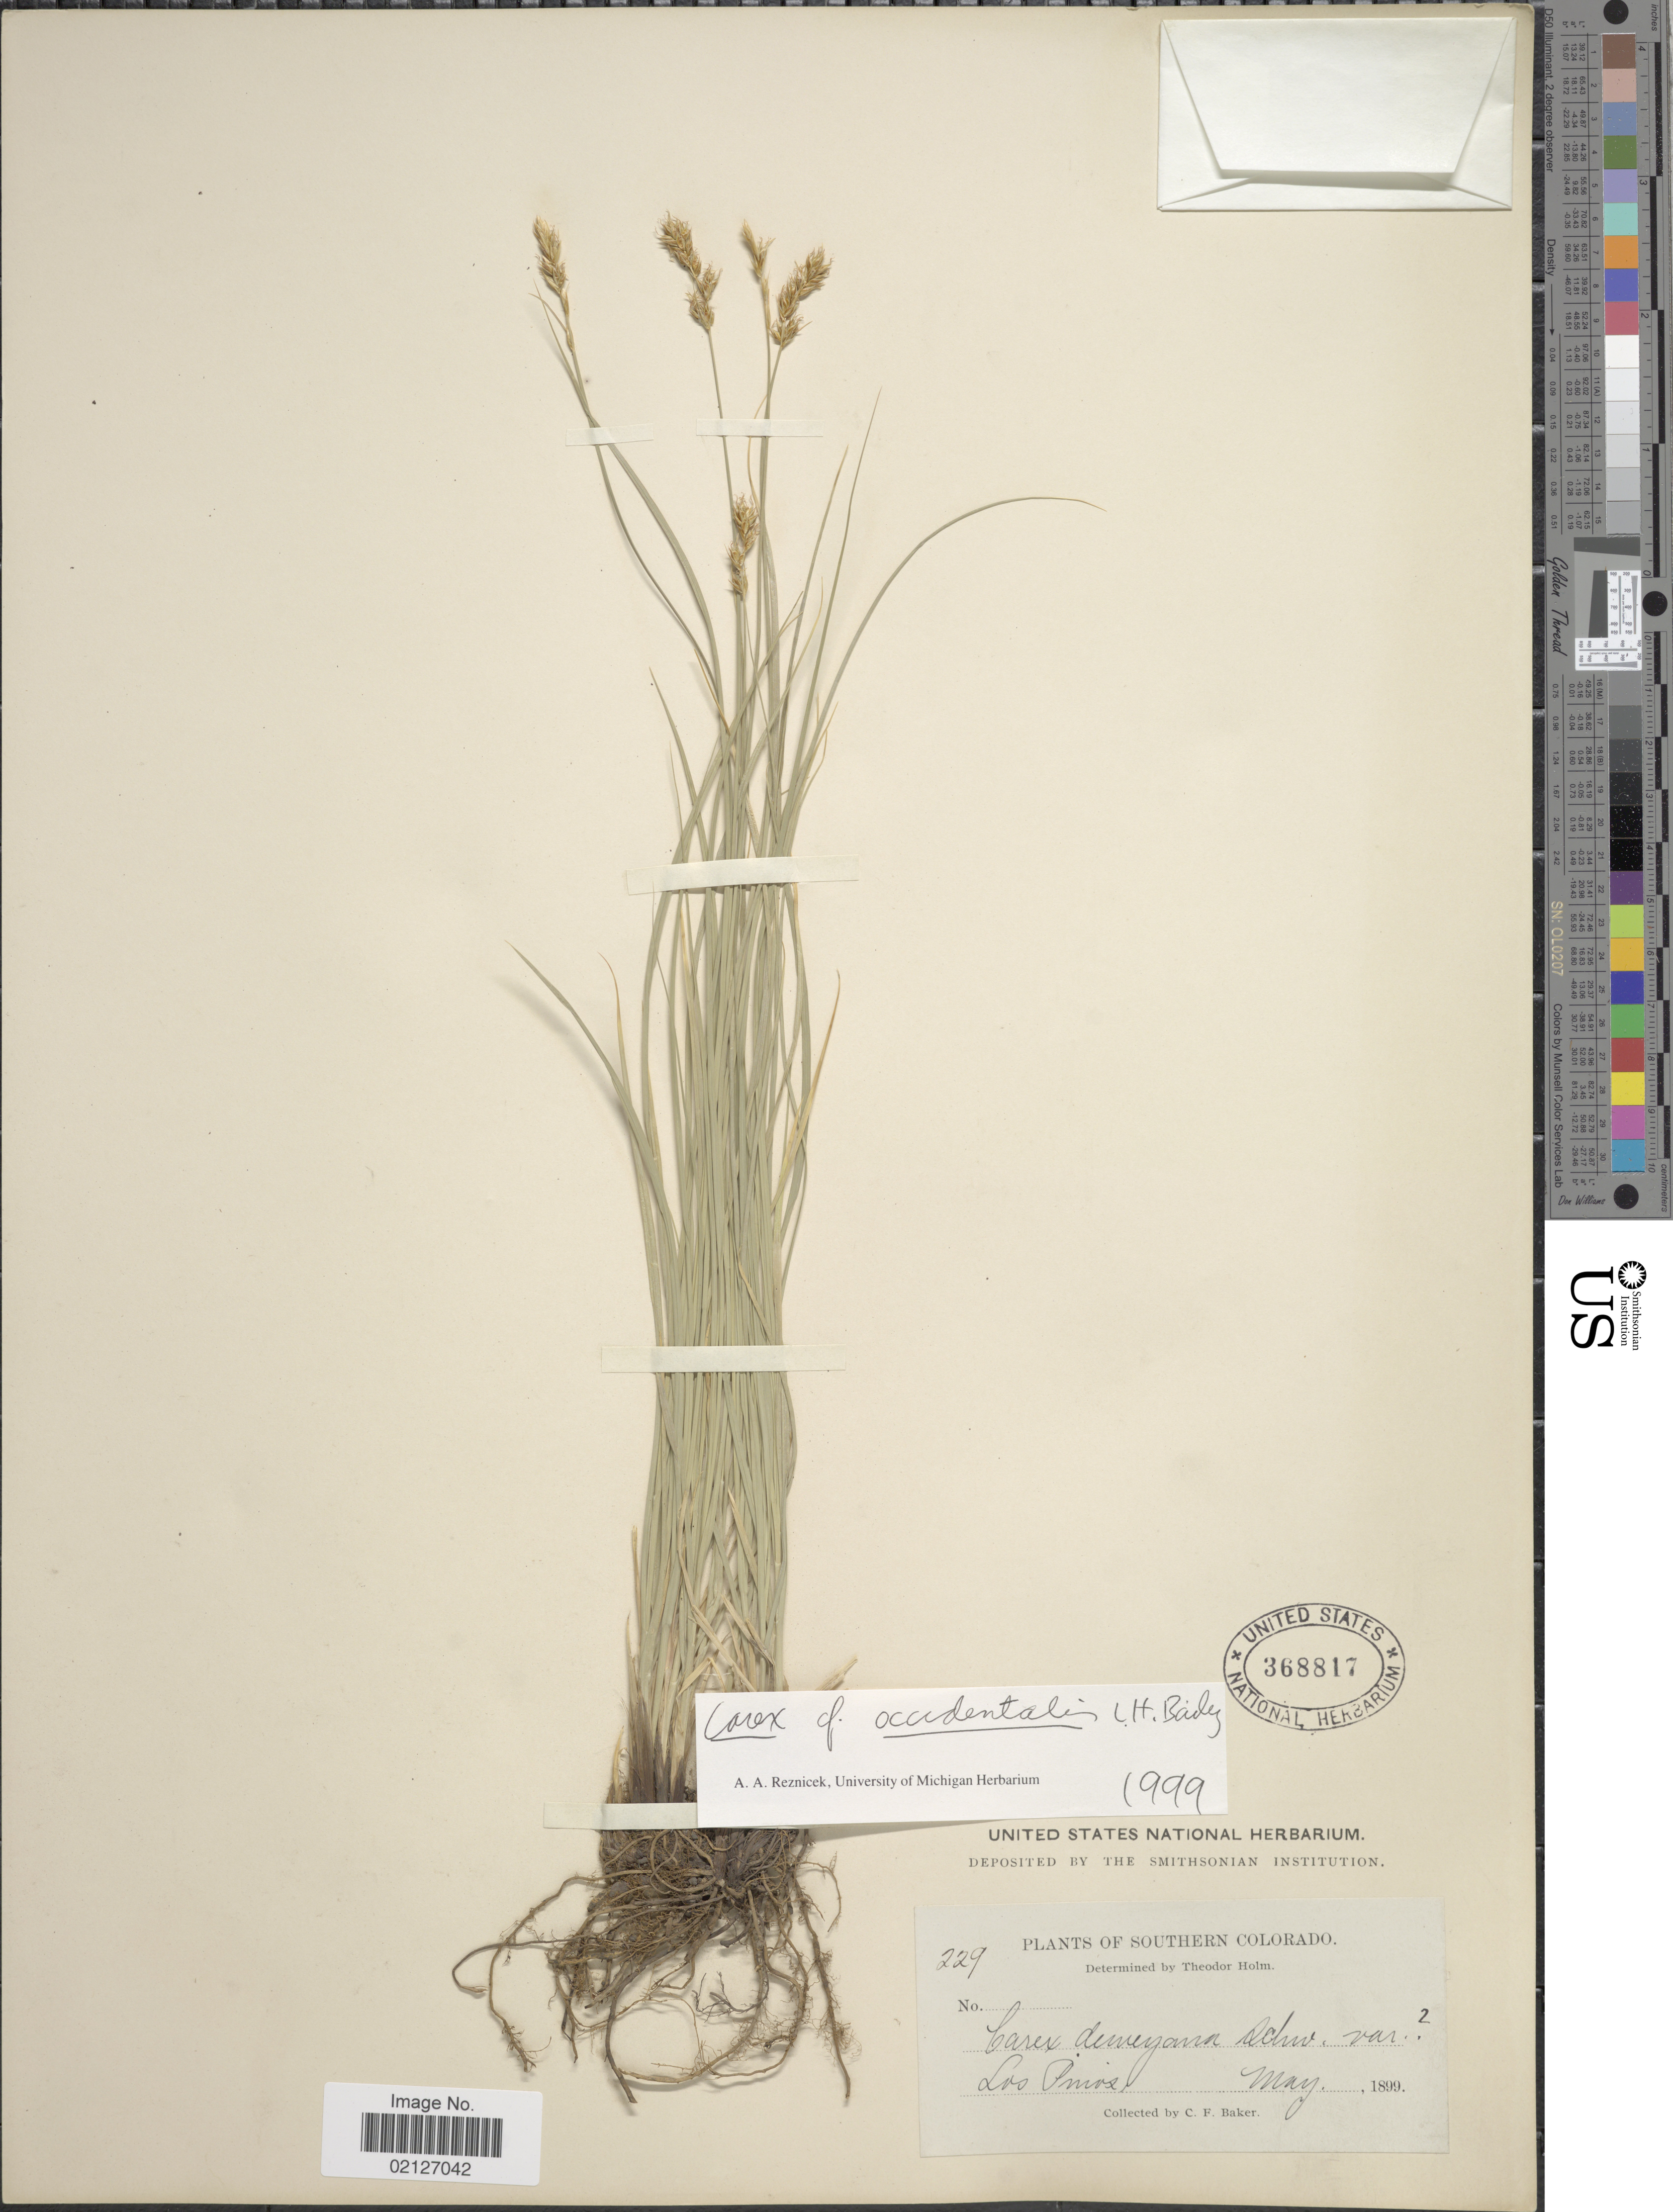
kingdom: Plantae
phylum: Tracheophyta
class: Liliopsida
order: Poales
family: Cyperaceae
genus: Carex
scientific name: Carex occidentalis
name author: L.H. Bailey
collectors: C. F. Baker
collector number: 229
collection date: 1899-05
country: United States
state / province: Colorado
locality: Southern Colorado, Los Pimos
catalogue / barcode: US 368817